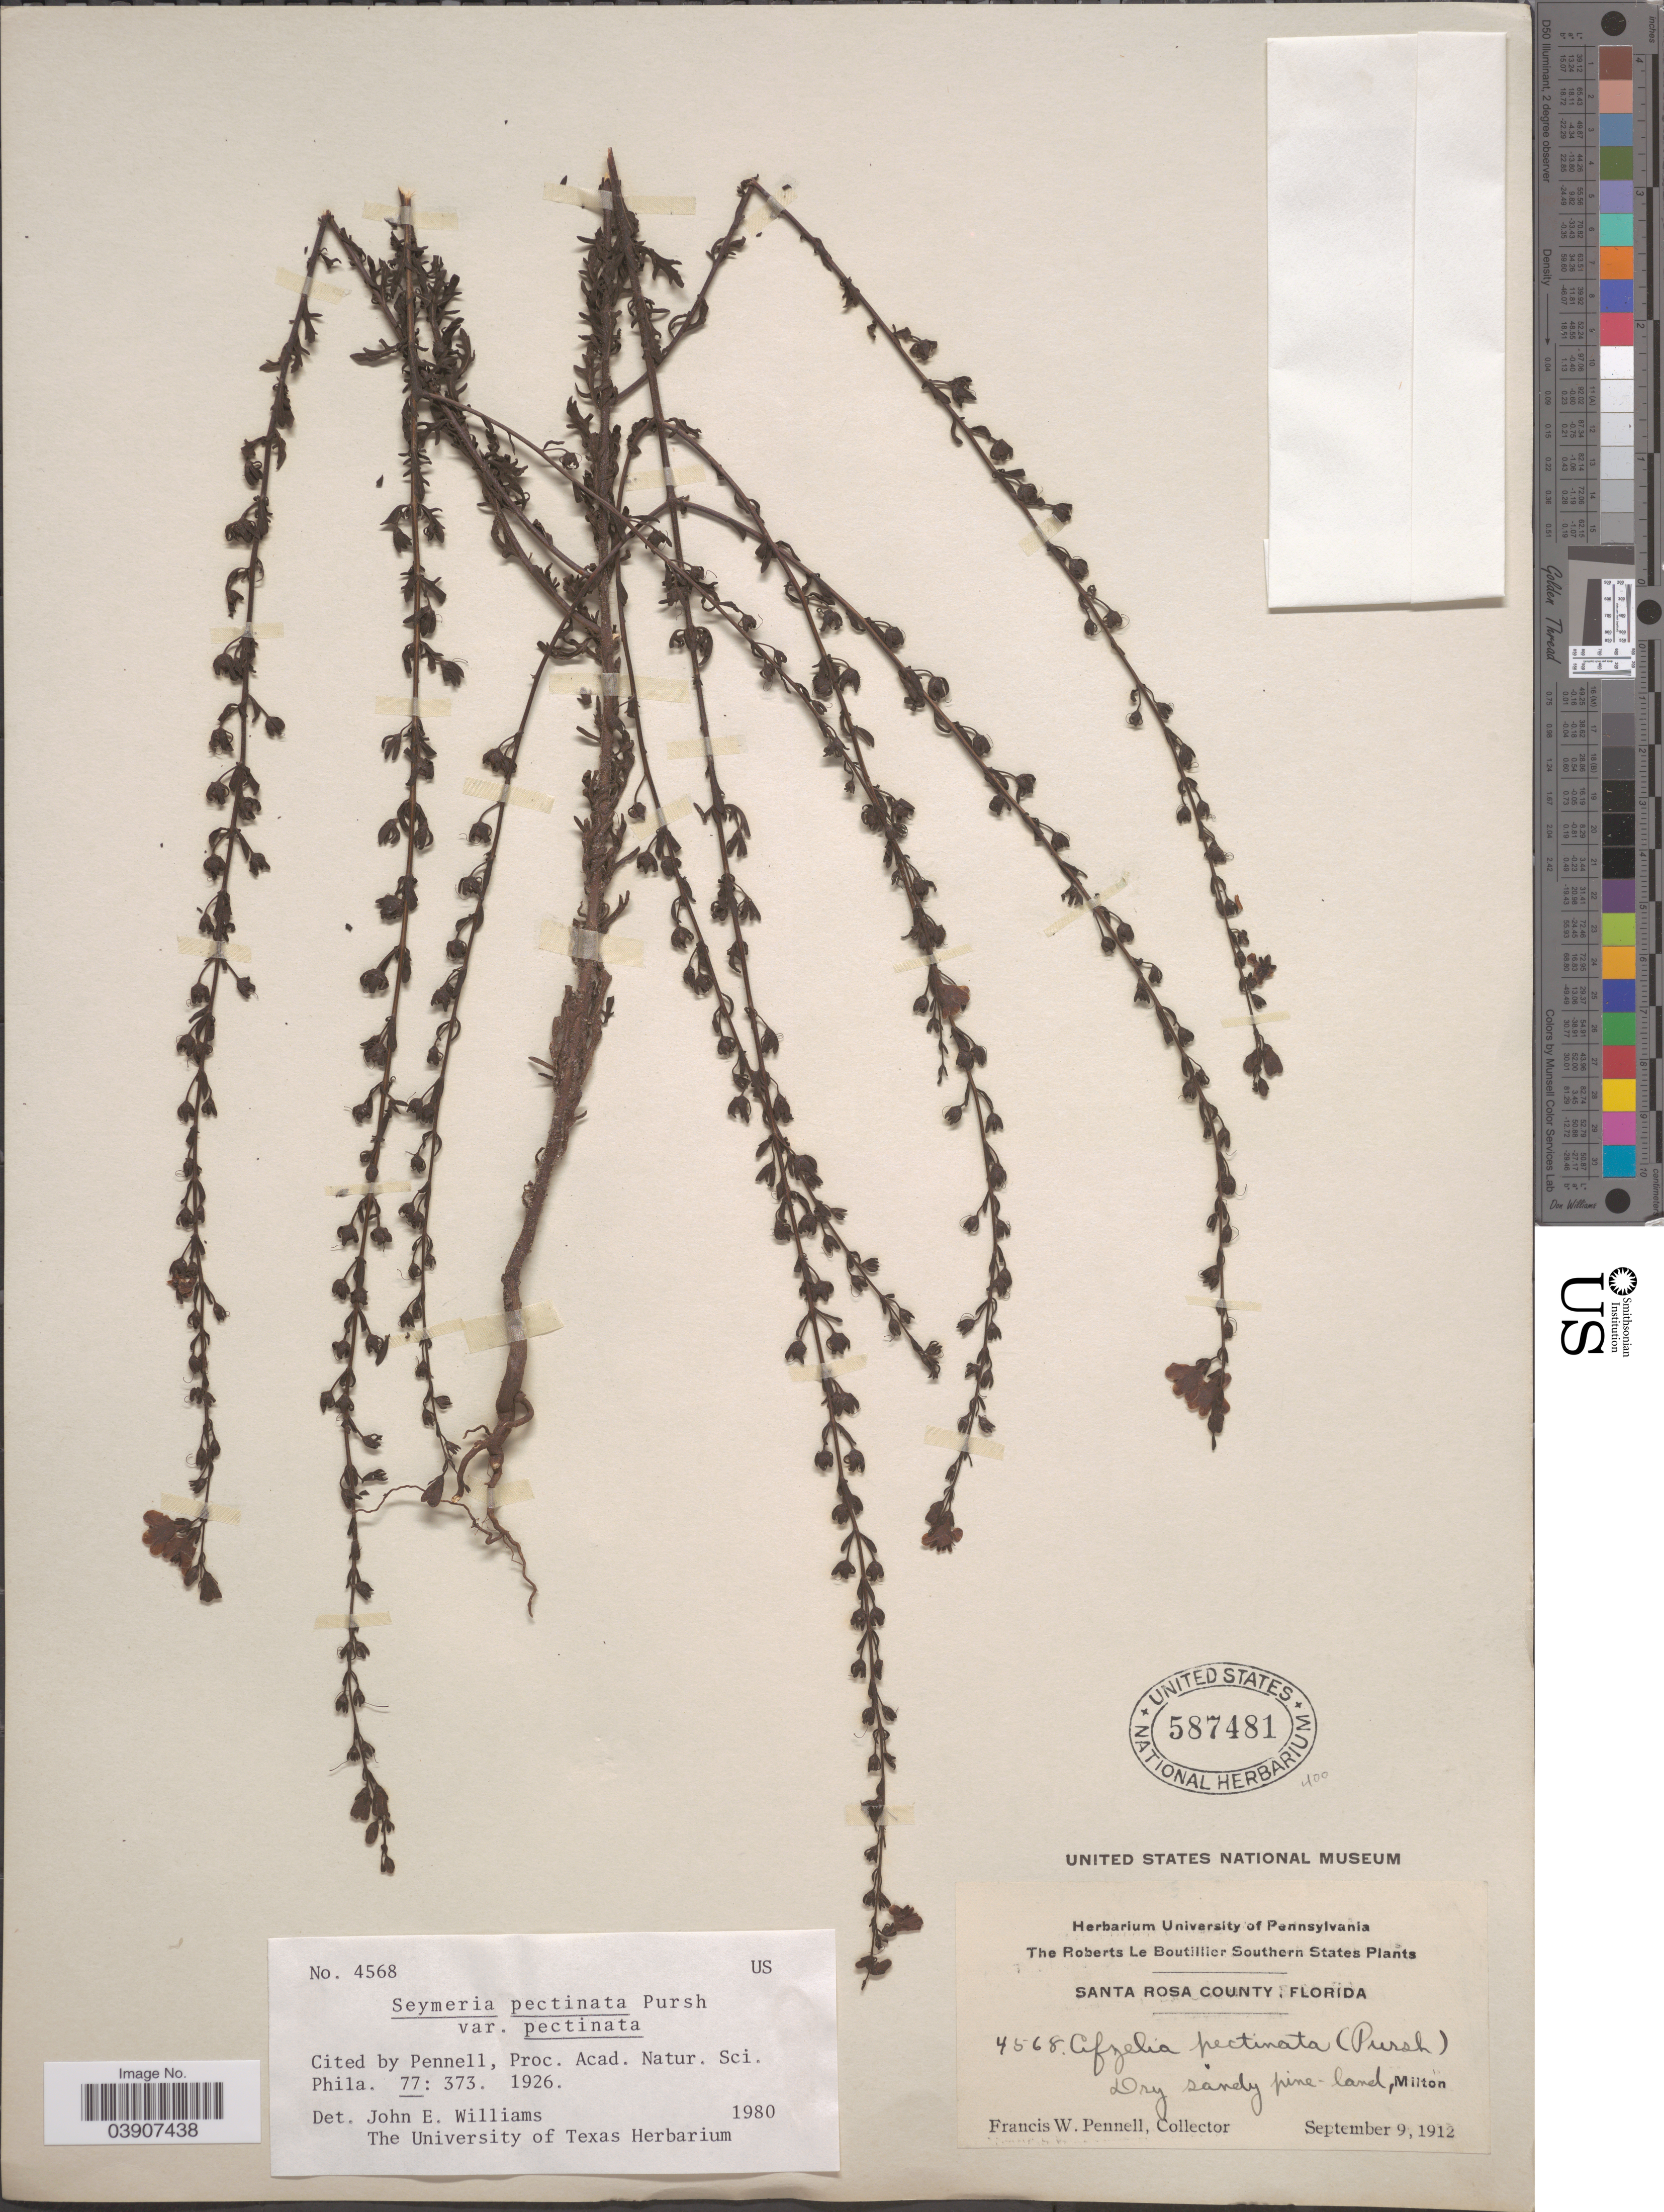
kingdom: Plantae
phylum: Tracheophyta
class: Magnoliopsida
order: Lamiales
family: Orobanchaceae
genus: Seymeria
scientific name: Seymeria pectinata var. pectinata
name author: Pursh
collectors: F. W. Pennell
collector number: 4568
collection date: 1912-09-09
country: United States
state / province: Florida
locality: Santa Rosa County. Milton.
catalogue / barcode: US 587481